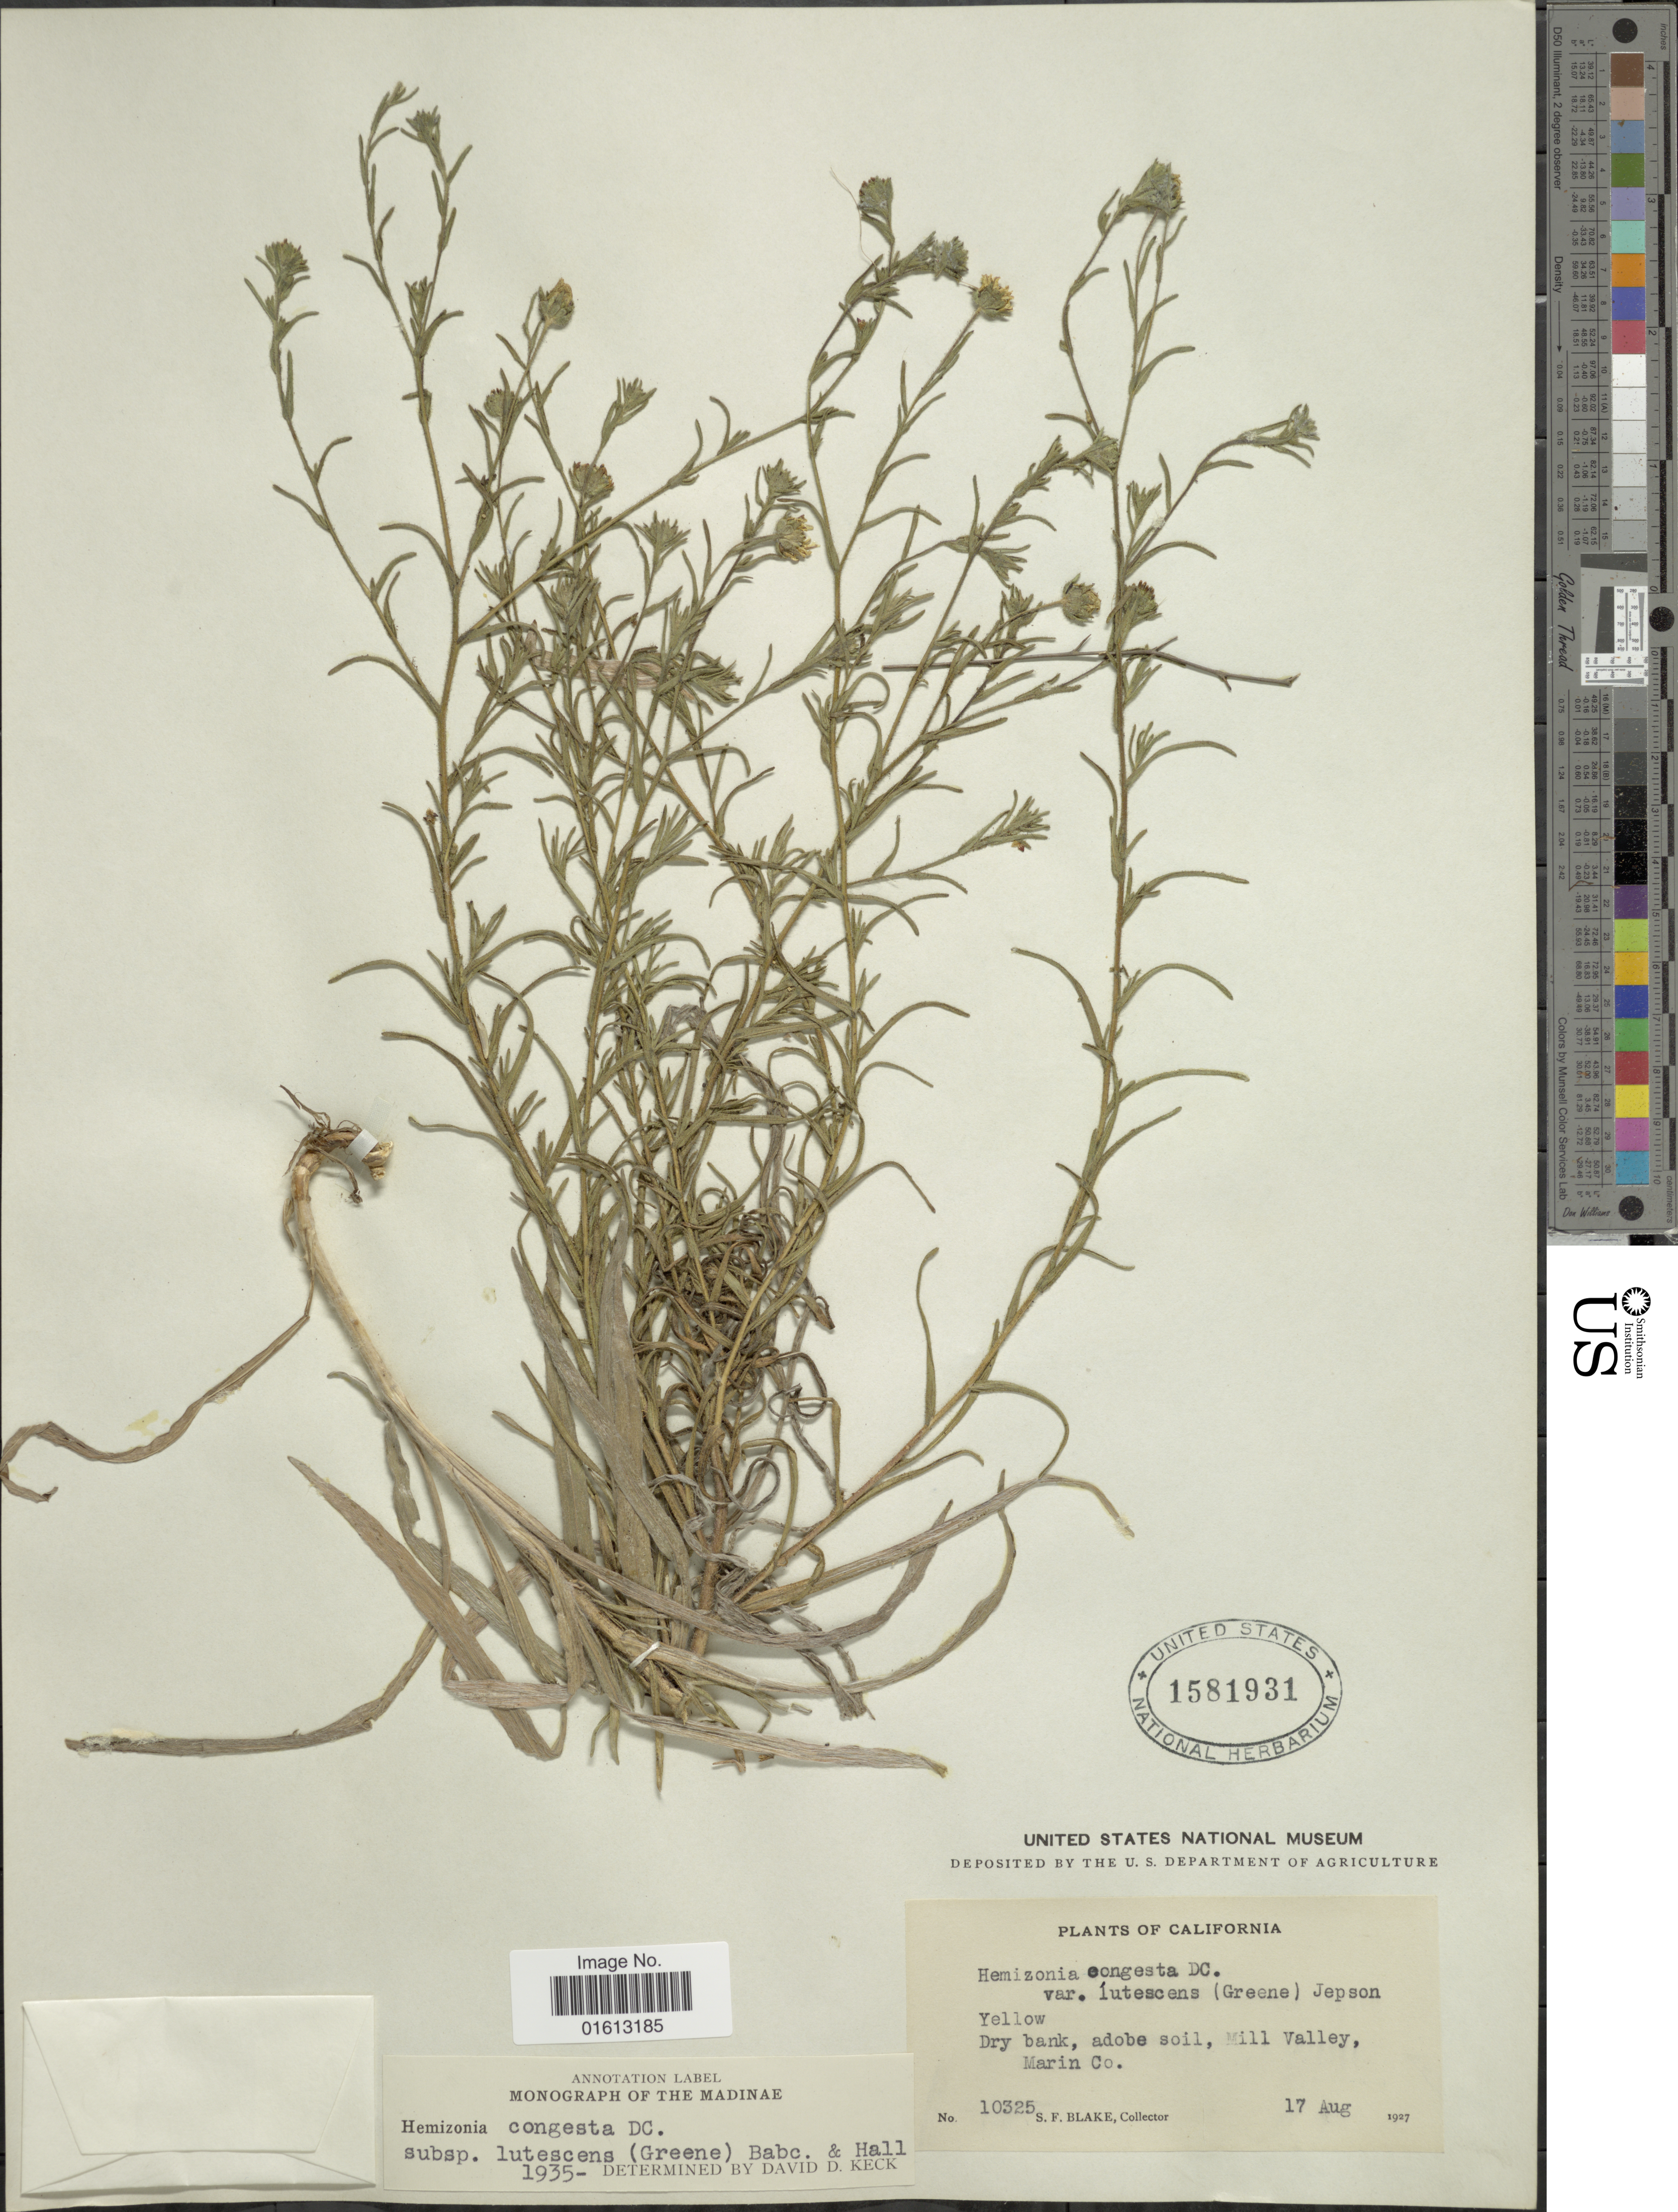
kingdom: Plantae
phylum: Tracheophyta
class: Magnoliopsida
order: Asterales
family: Asteraceae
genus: Hemizonia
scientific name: Hemizonia congesta subsp. lutescens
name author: (Greene) Babc. & H.M. Hall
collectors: S. Blake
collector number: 10325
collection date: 1927-08-17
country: United States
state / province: California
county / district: Marin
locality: Dry blank, adobe soil, Mill Valley, Marin Co.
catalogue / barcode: US 1581931